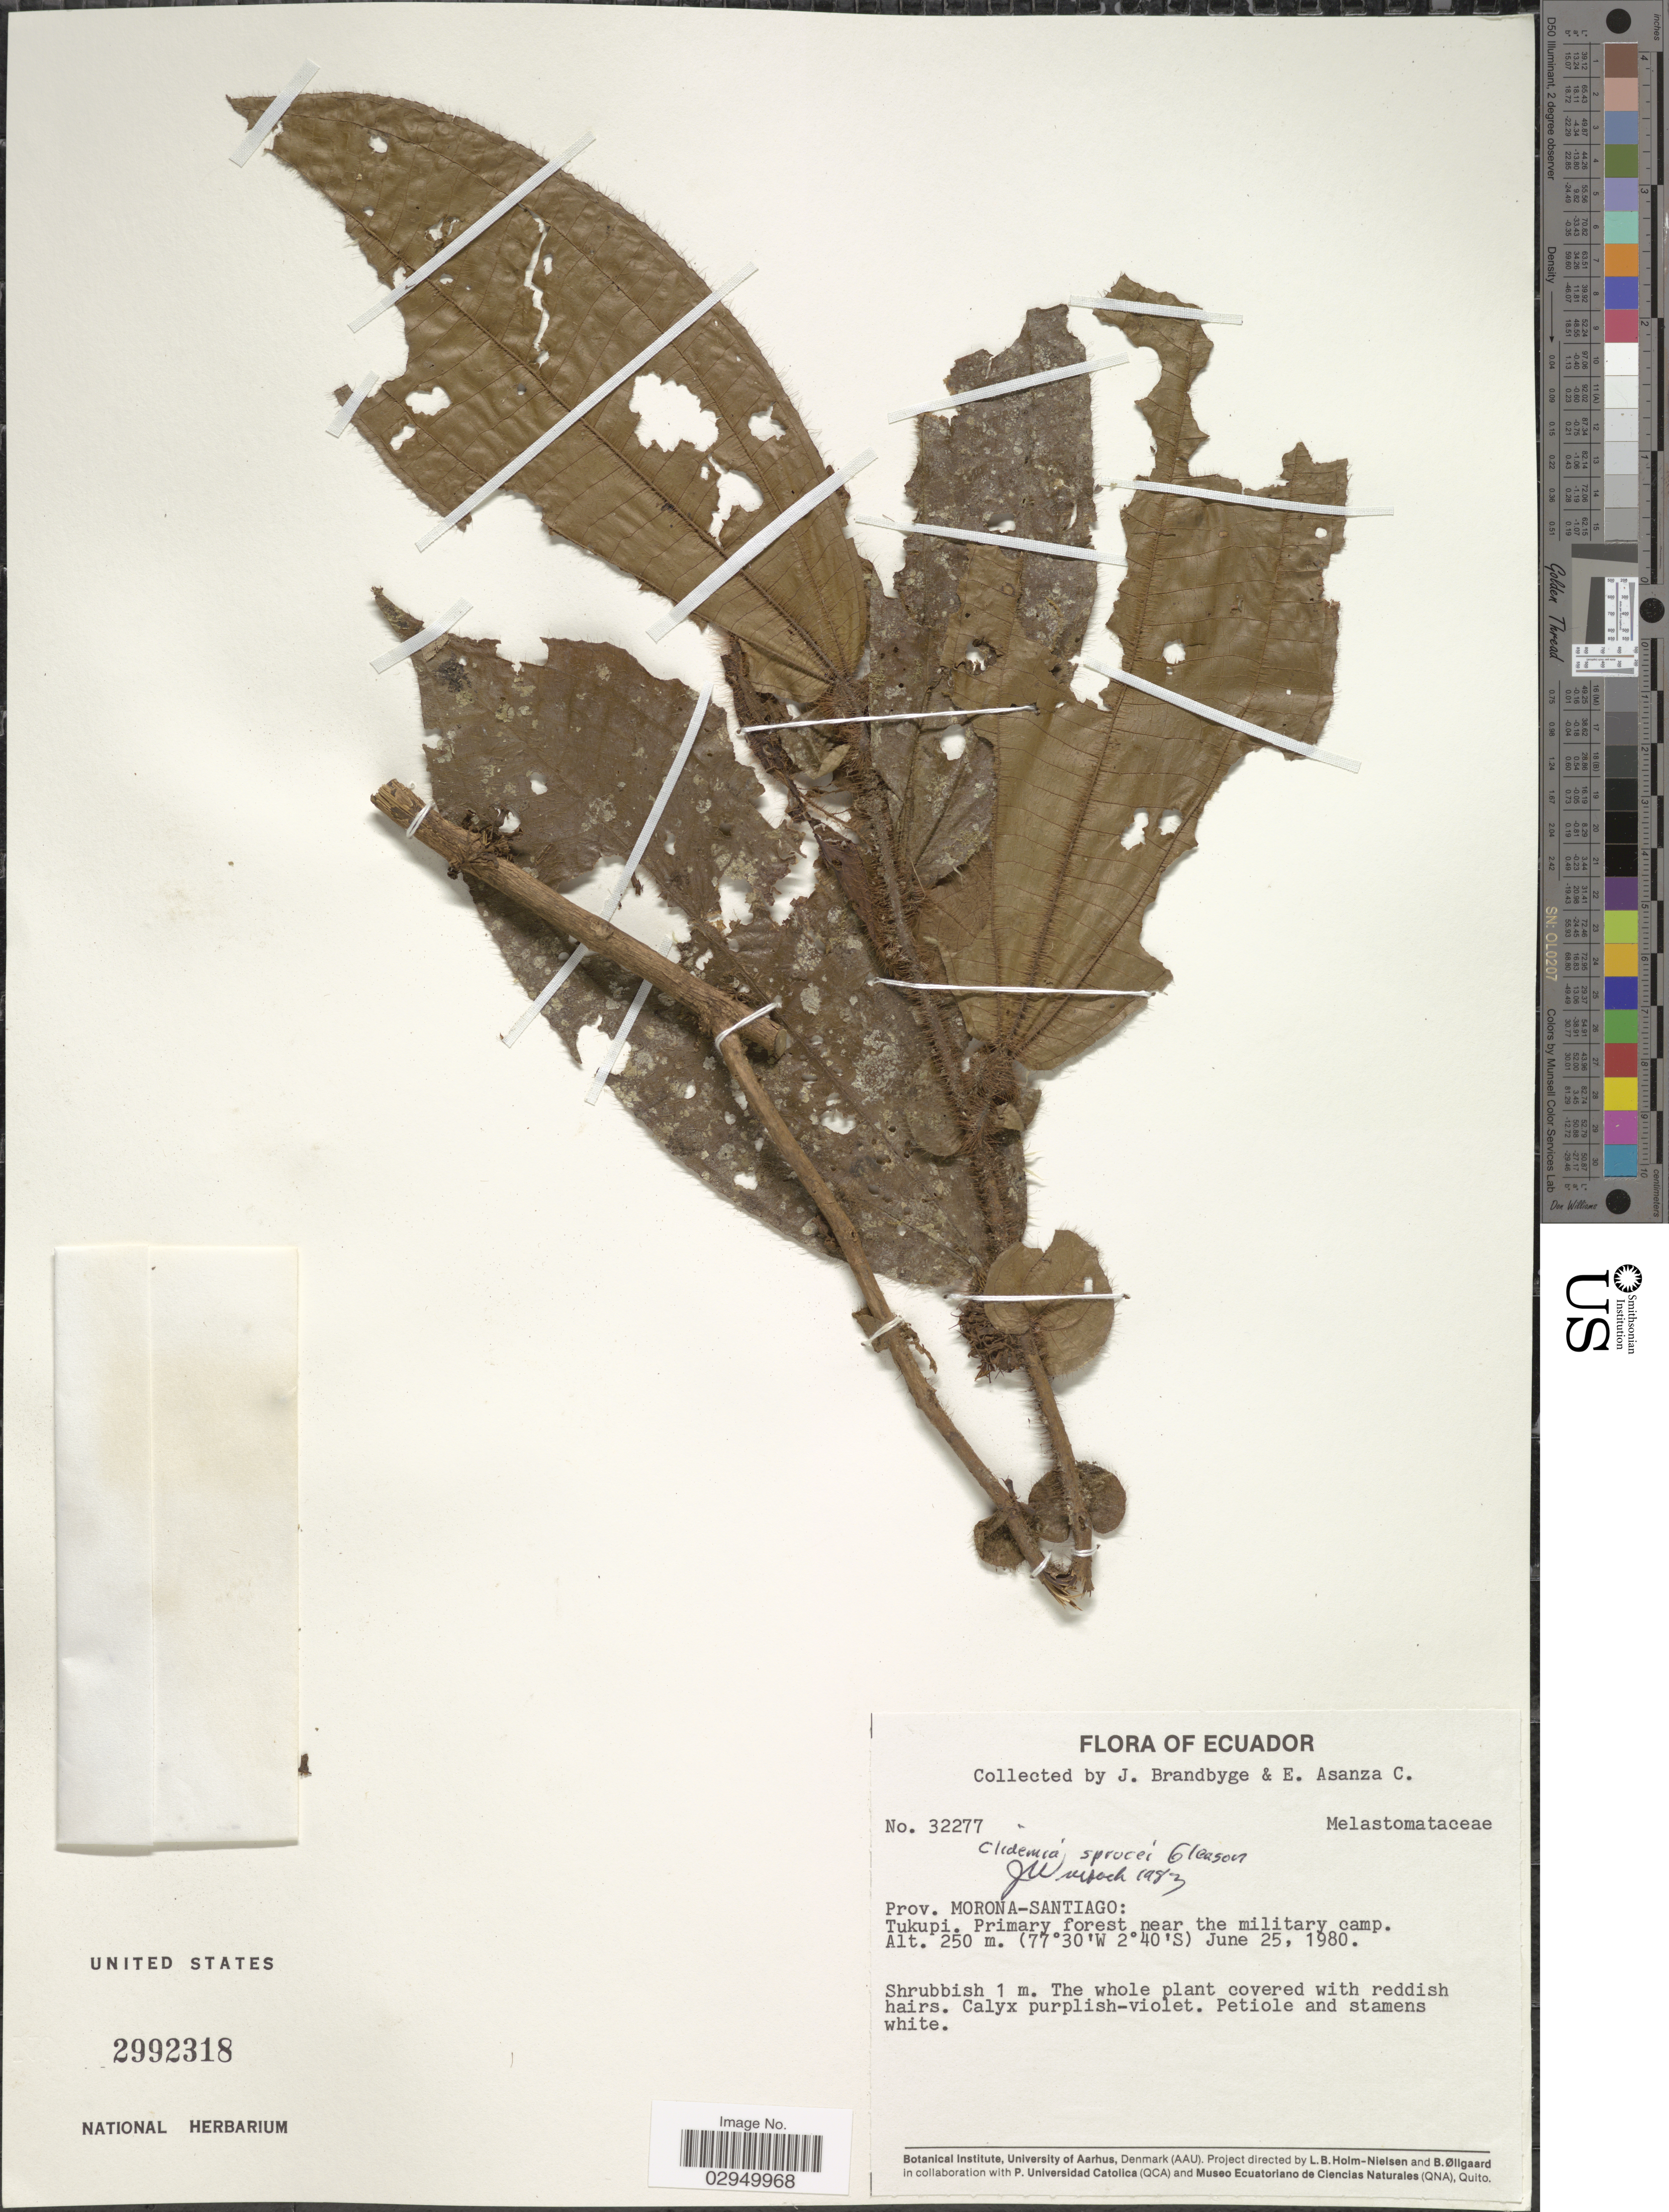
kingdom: Plantae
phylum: Tracheophyta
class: Magnoliopsida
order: Myrtales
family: Melastomataceae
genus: Clidemia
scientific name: Clidemia sprucei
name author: Gleason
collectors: J. Brandbyge & E. Asanza C.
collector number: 32277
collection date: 1980-06-25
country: Ecuador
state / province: Morona-Santiago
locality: Tukupi. Primary forest near the military camp.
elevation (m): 250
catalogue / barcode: US 2992318